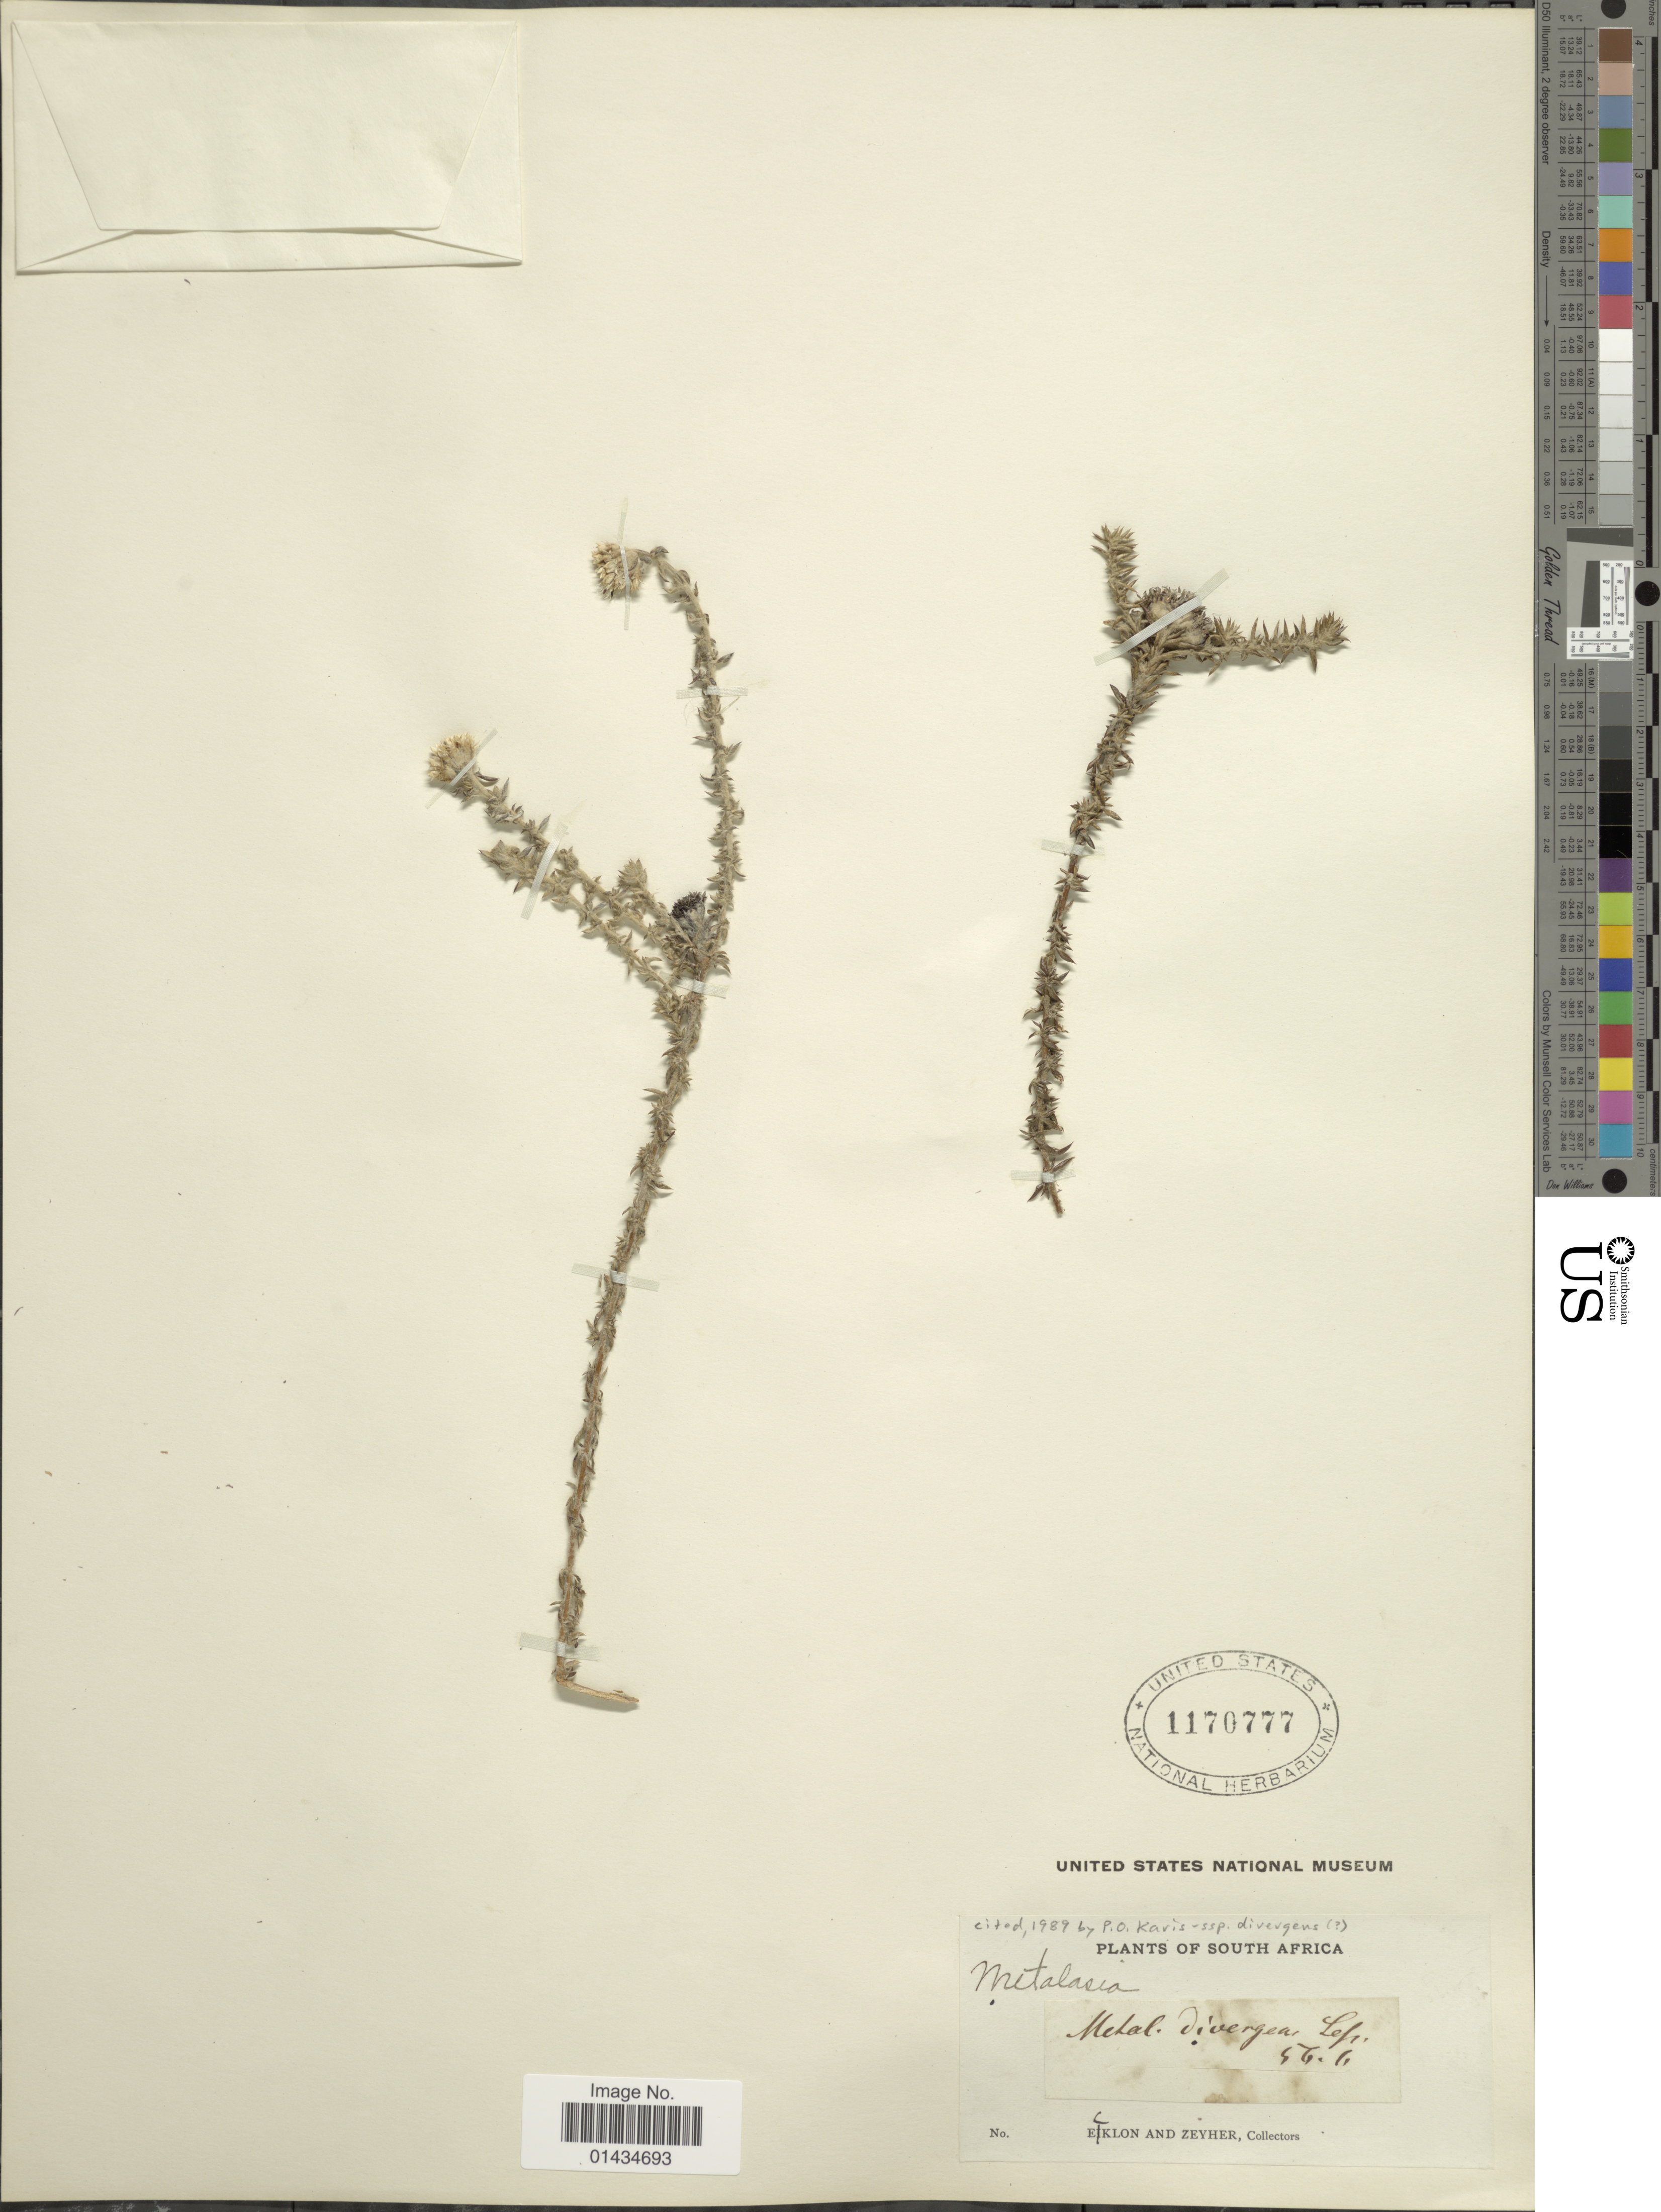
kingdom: Plantae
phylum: Tracheophyta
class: Magnoliopsida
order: Asterales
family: Asteraceae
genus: Metalasia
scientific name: Metalasia divergens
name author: (Thunb.) D. Don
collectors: -. Ecklon & -. Zeyher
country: South Africa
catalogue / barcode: US 1170777